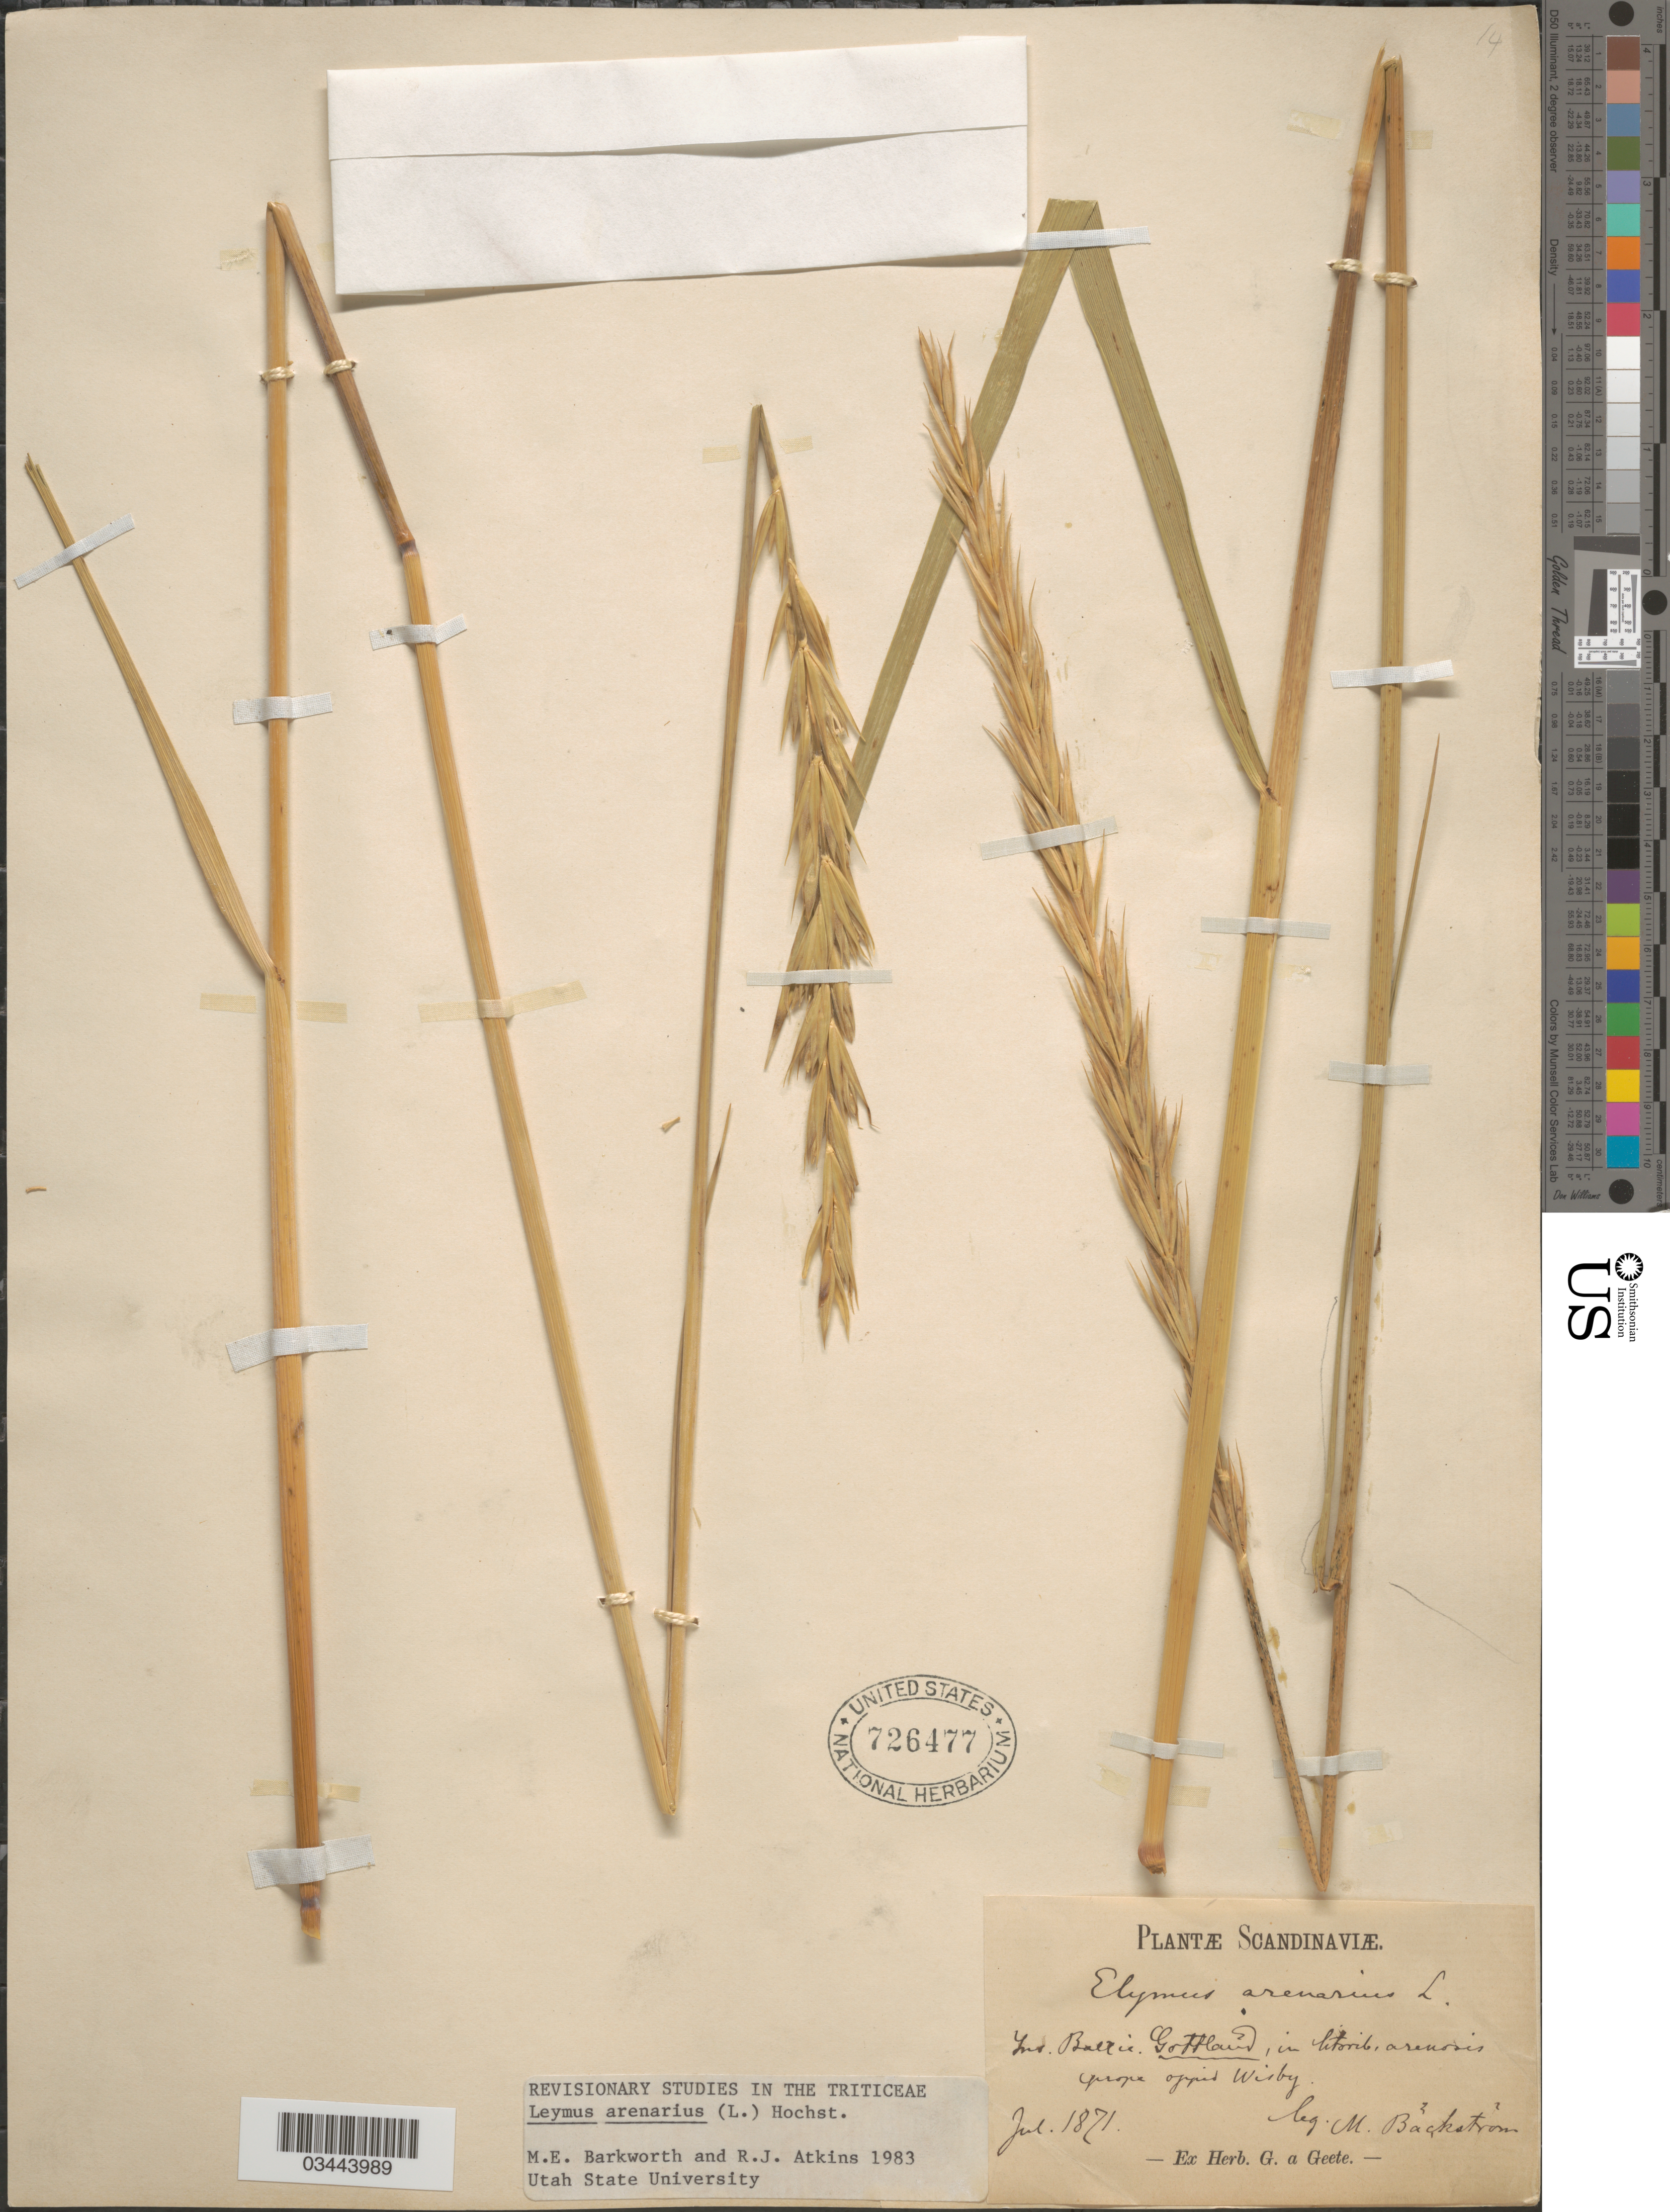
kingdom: Plantae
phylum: Tracheophyta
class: Liliopsida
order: Poales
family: Poaceae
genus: Leymus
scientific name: Leymus arenarius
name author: (L.) Hochst.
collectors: M. Bakstrom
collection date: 1871-07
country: Sweden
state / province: Gotland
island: Gotland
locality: Scandinaviæ. Ins. Ballie. Gottland, in litoril, arenosis prope oppid Wisby.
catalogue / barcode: US 726477